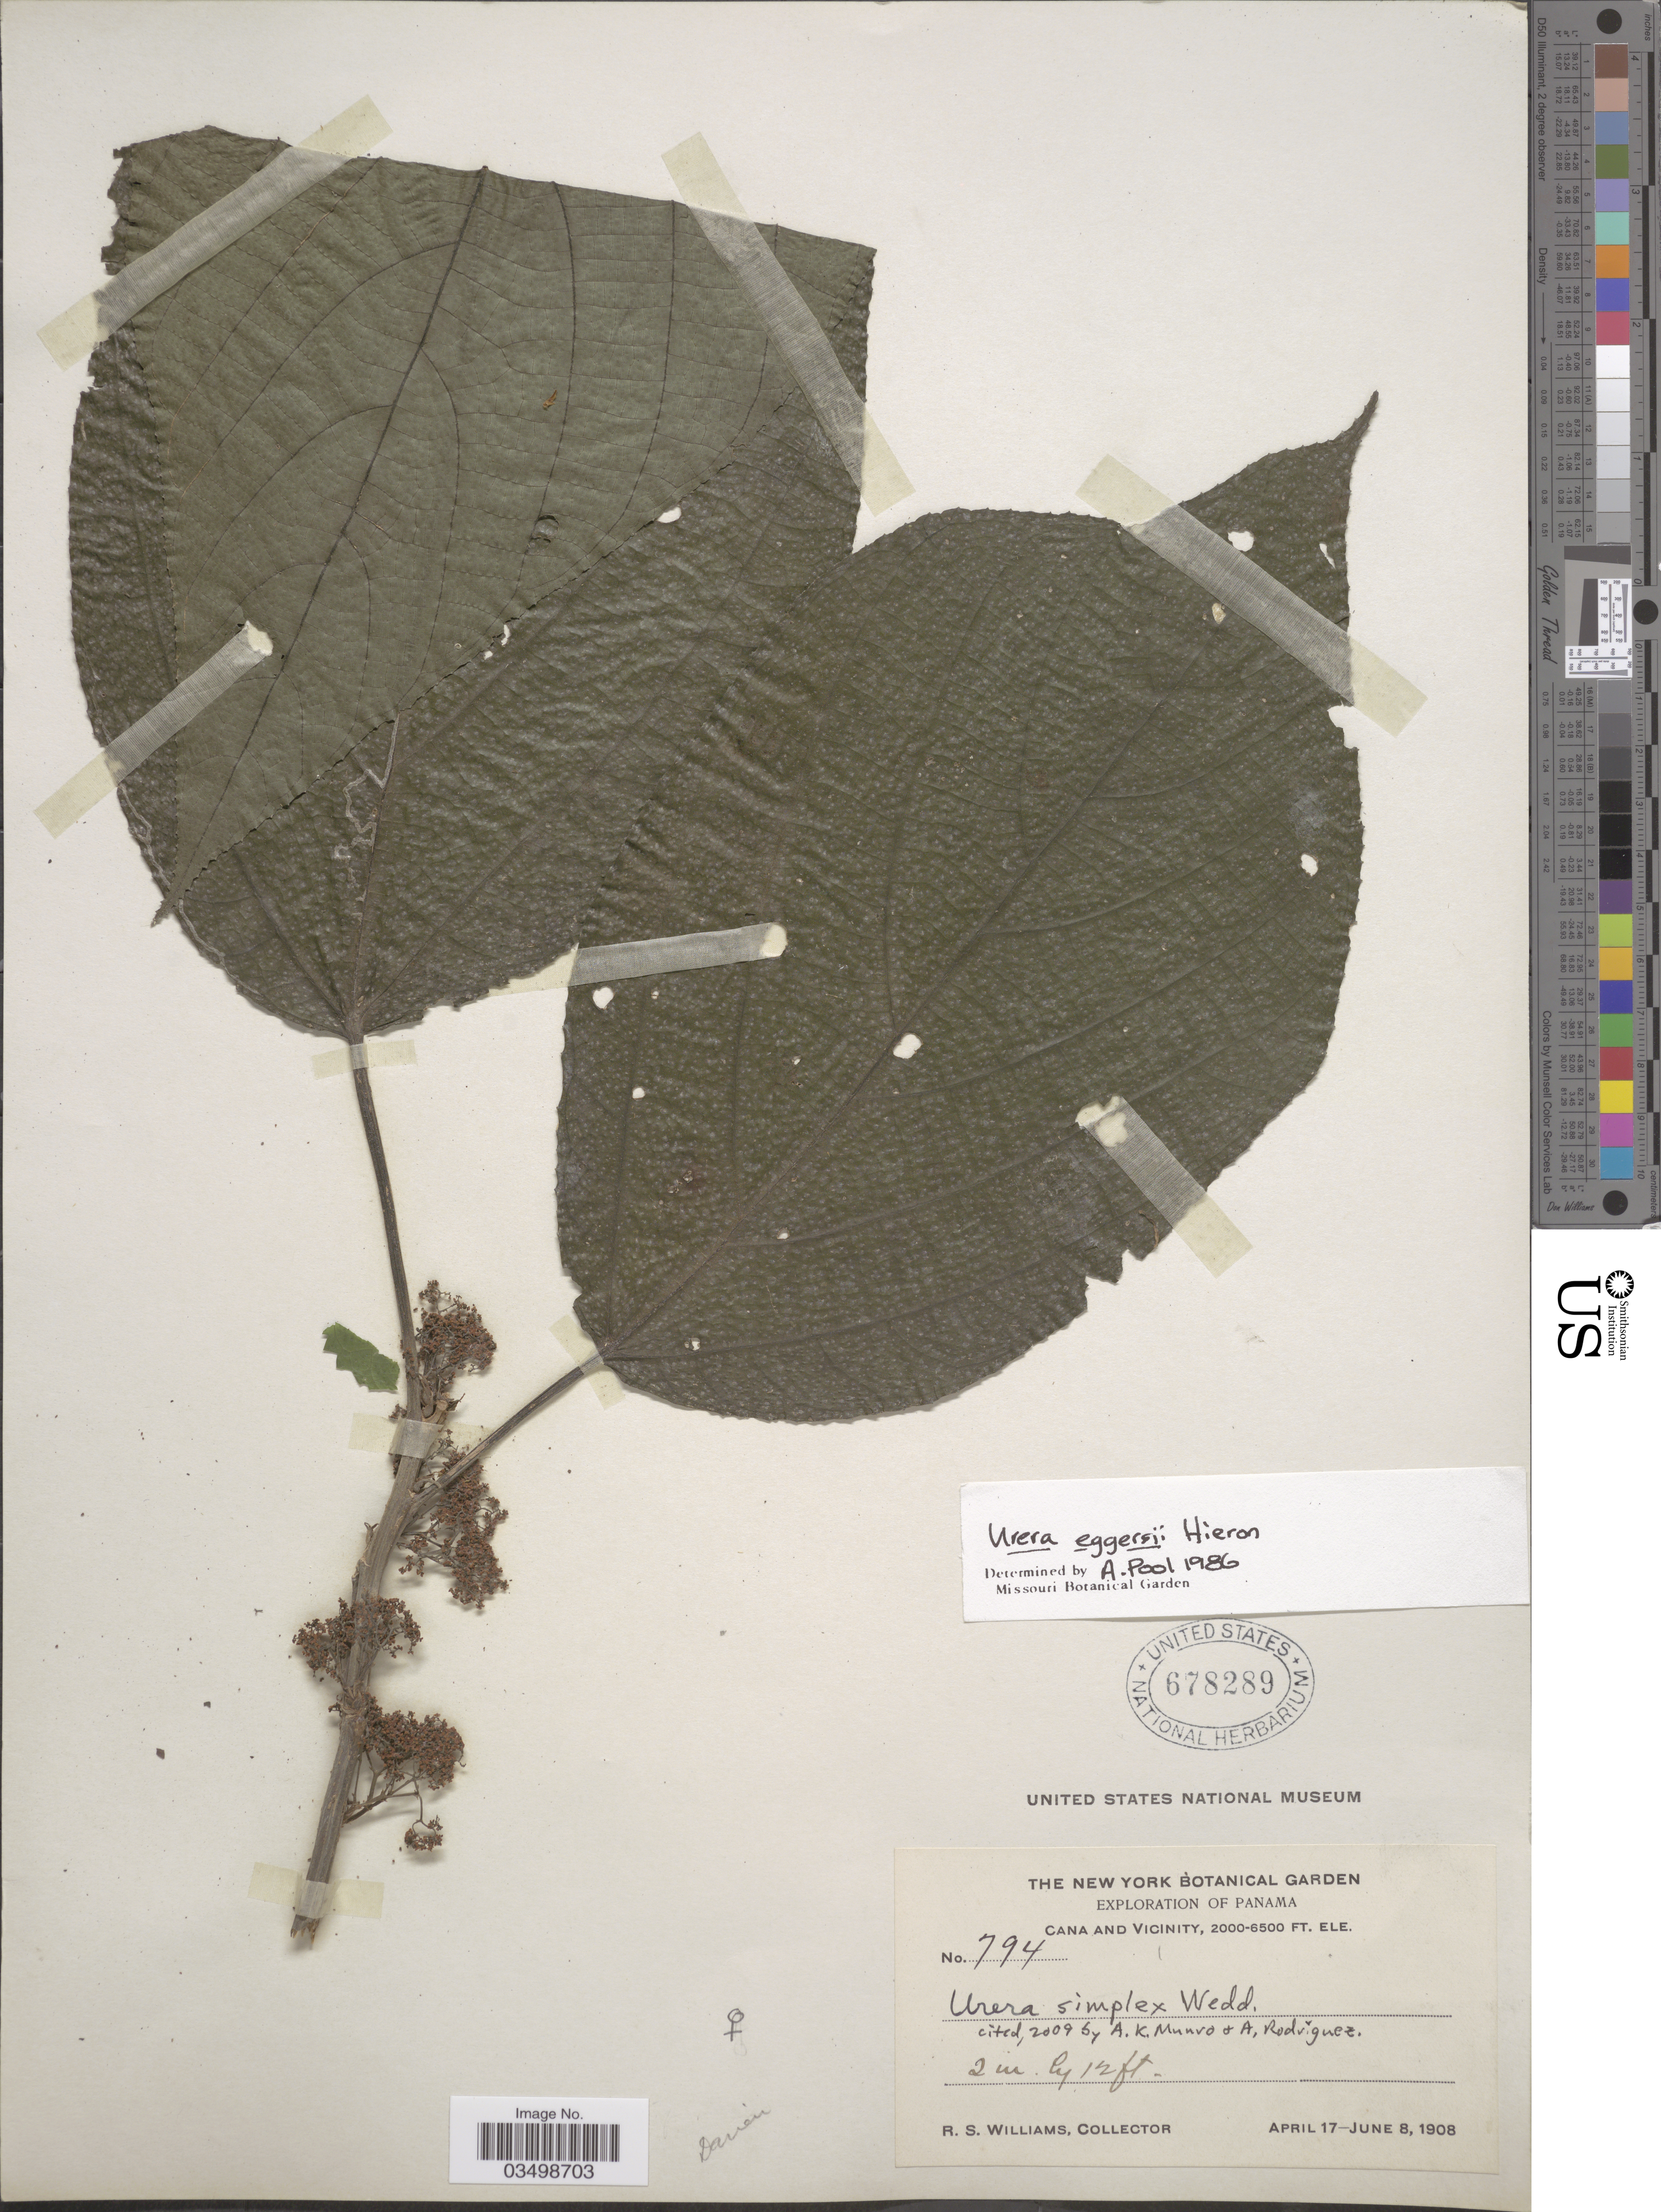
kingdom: Plantae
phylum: Tracheophyta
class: Magnoliopsida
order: Rosales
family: Urticaceae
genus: Urera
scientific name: Urera simplex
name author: Wedd.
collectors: R. S. Williams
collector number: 794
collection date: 1908-04-17/1908-06-08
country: Panama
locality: Cana and Vicinity.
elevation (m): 610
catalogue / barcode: US 678289